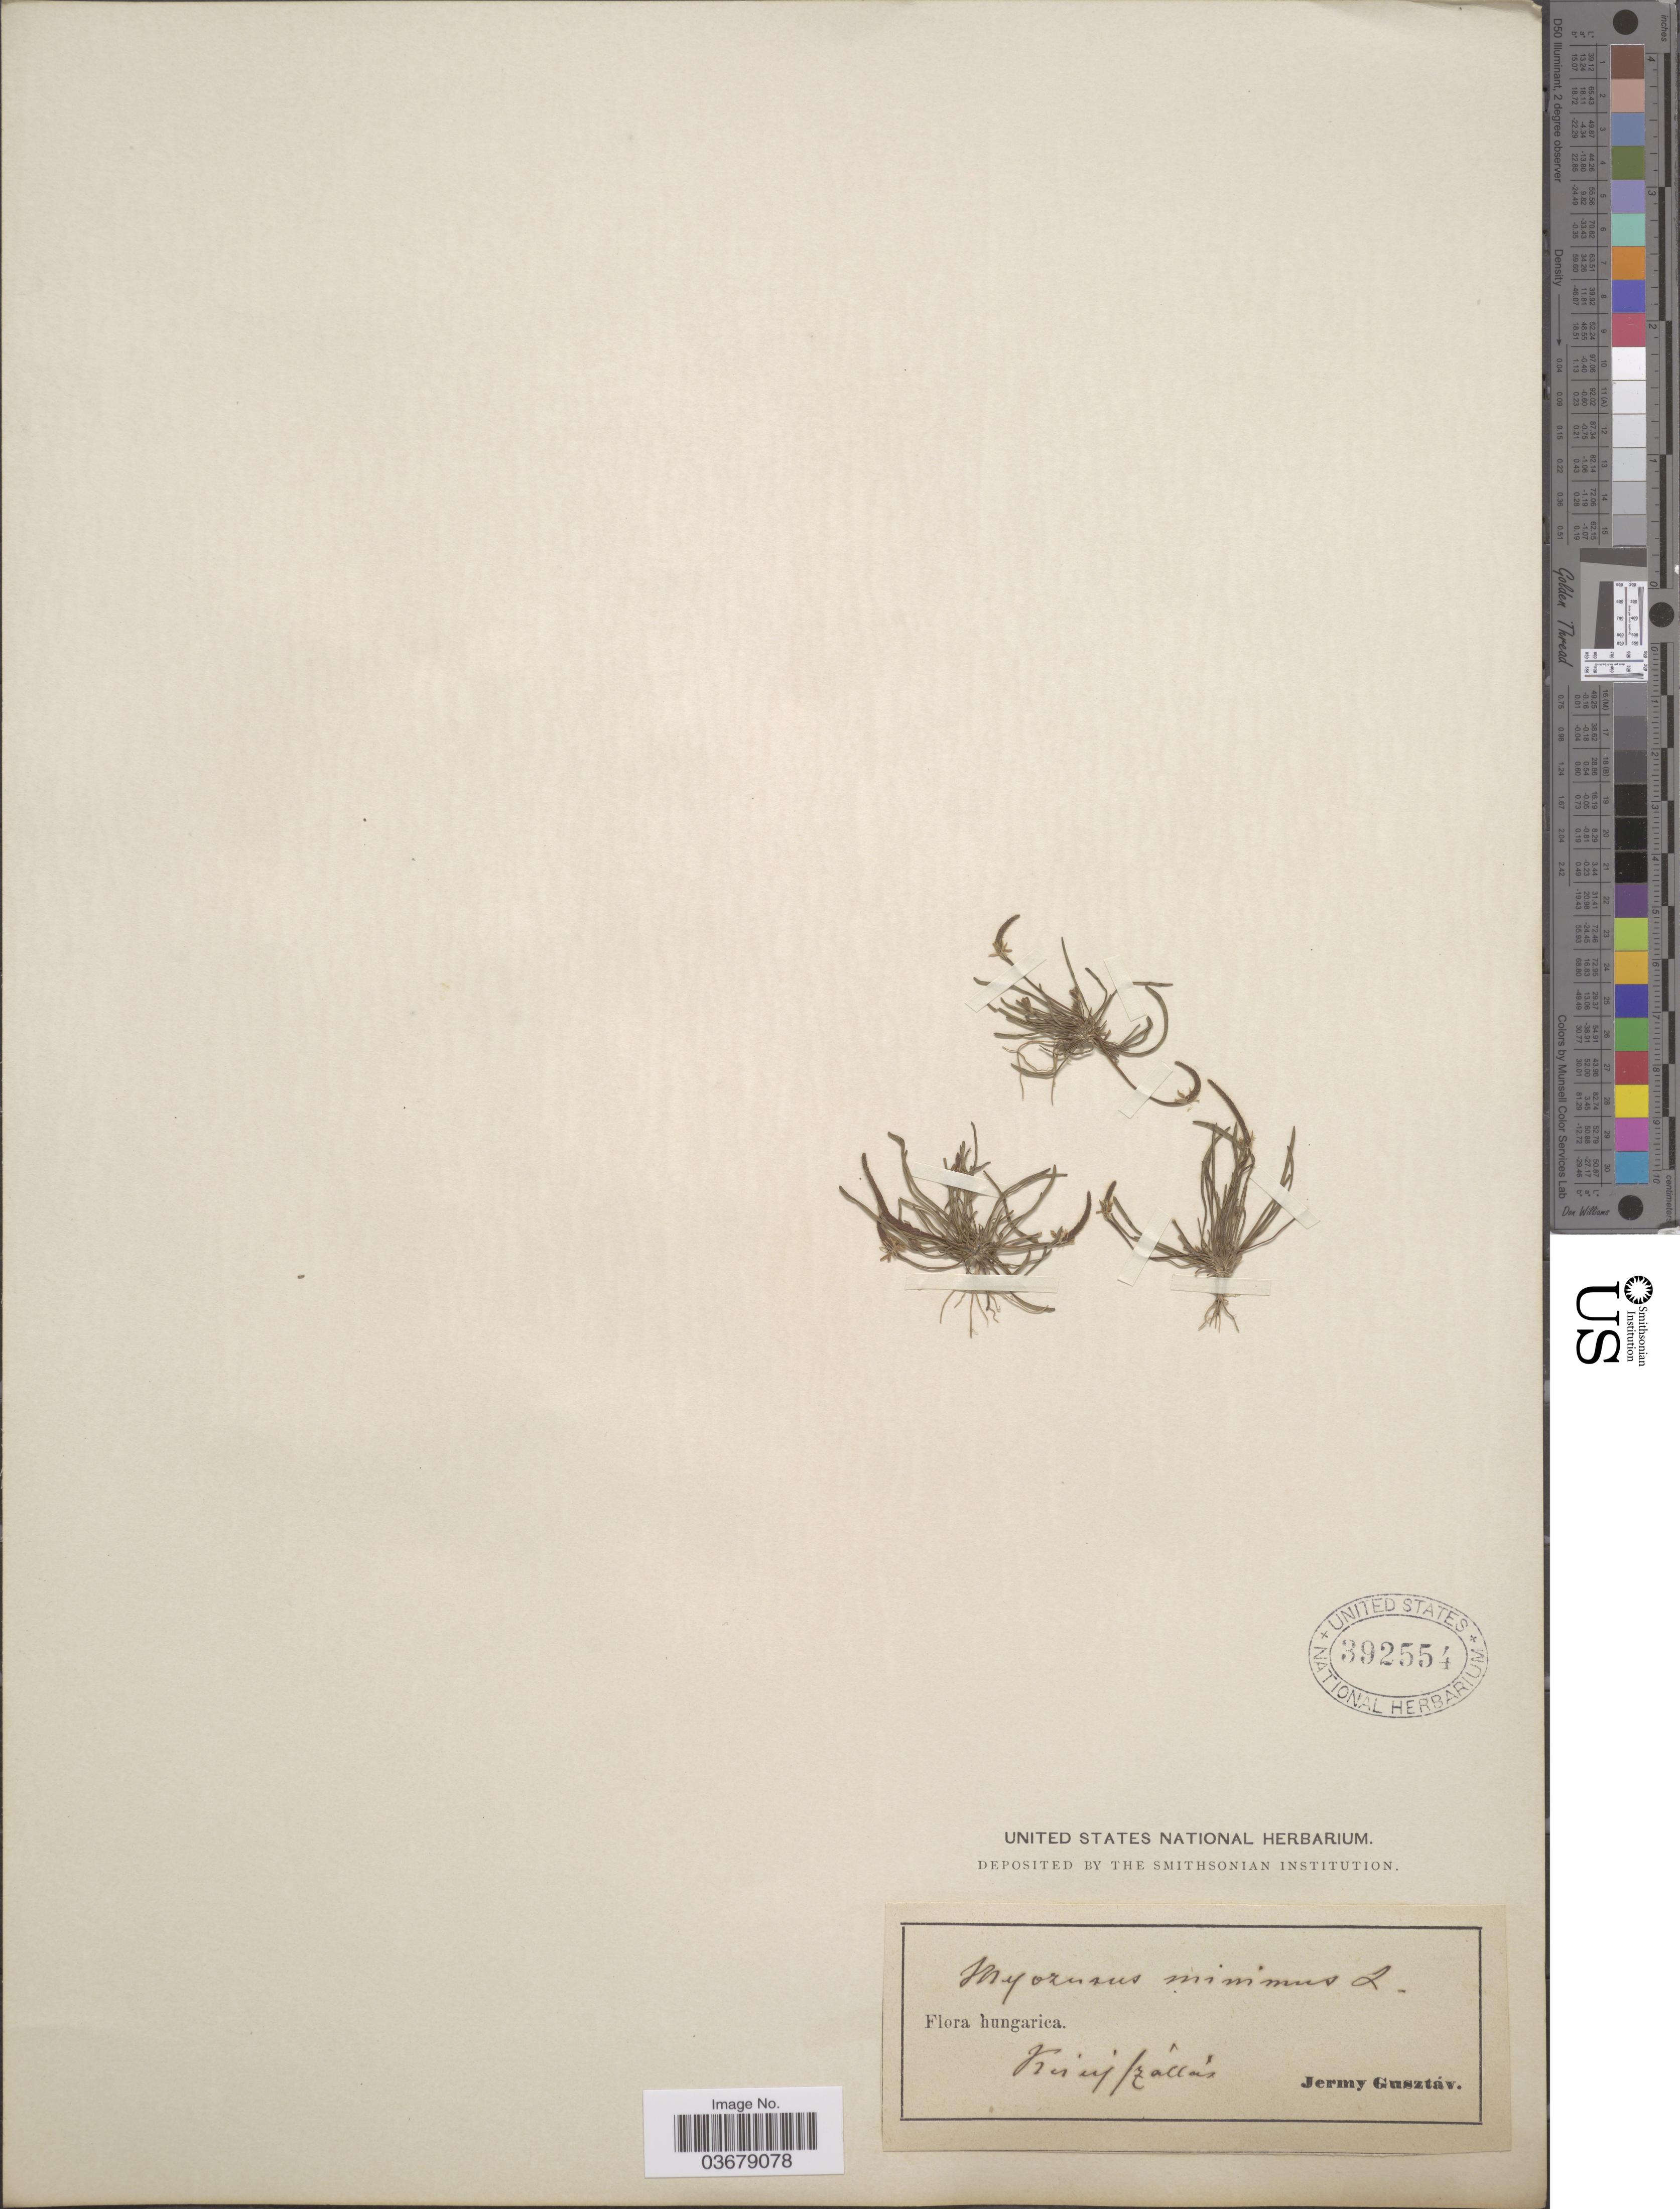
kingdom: Plantae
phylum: Tracheophyta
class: Magnoliopsida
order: Ranunculales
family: Ranunculaceae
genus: Myosurus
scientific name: Myosurus minimus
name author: L.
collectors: G. Jermy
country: Hungary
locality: Hungarica. [illegible text]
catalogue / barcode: US 392554